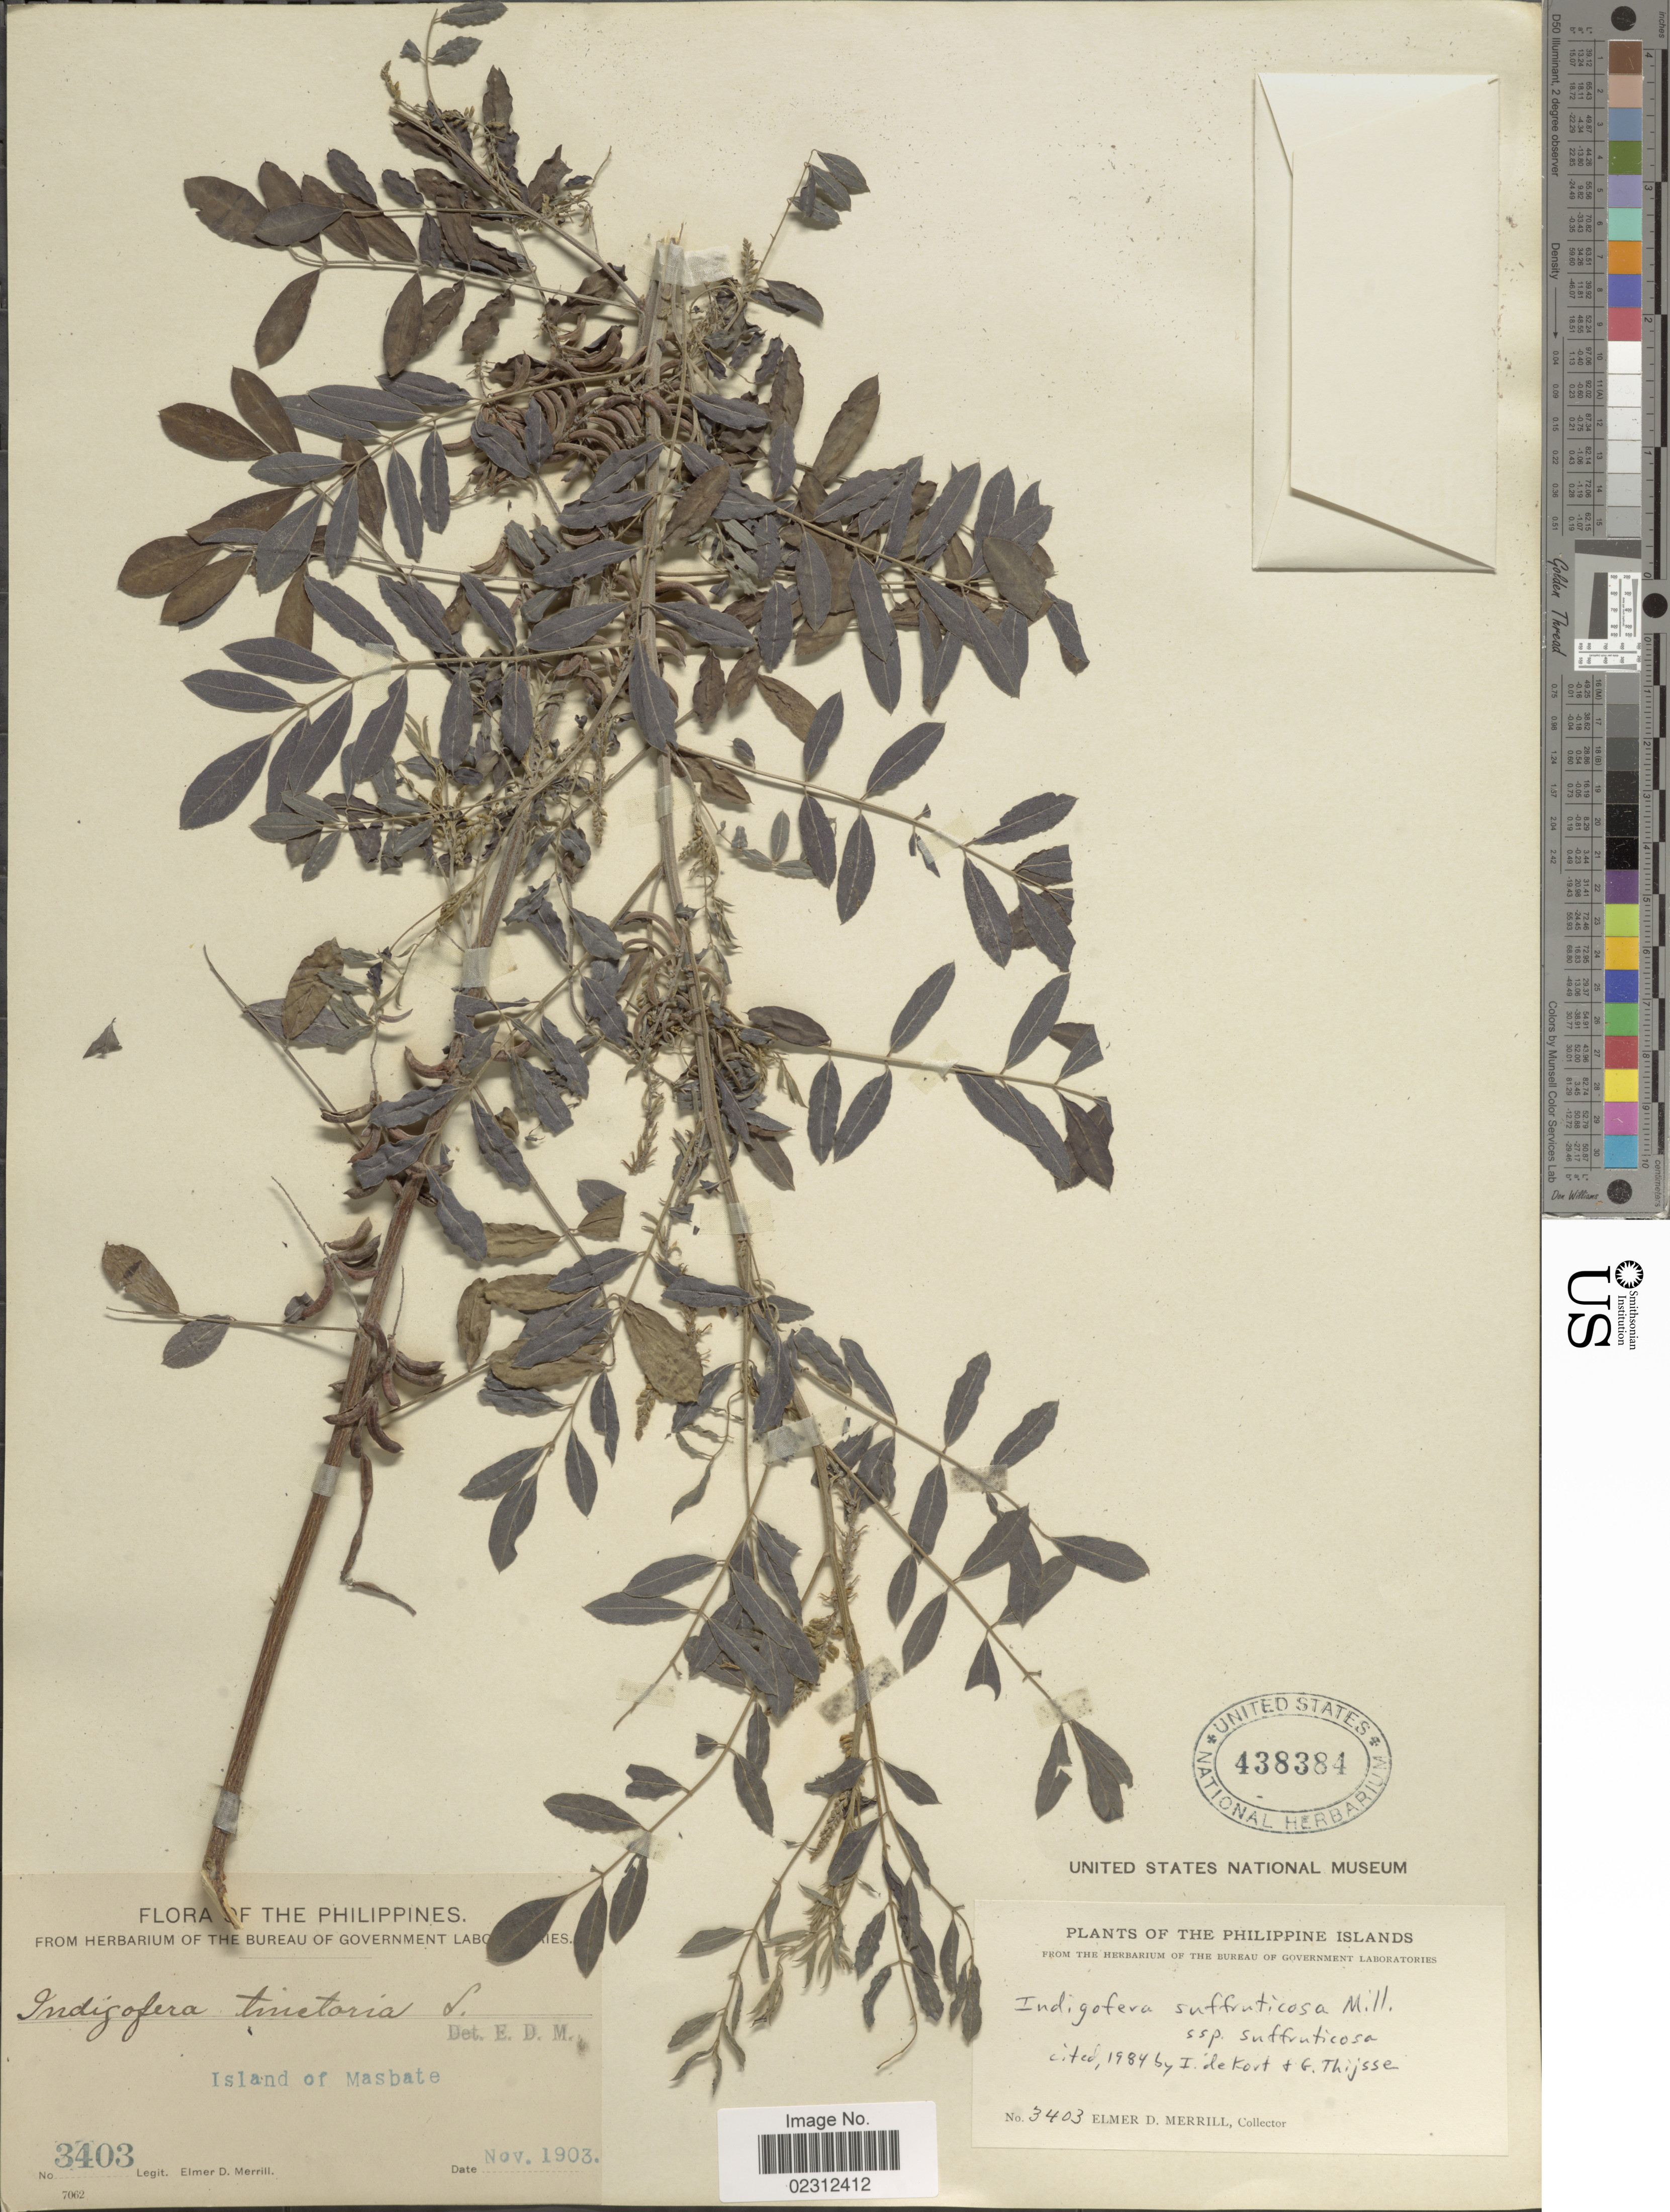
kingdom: Plantae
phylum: Tracheophyta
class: Magnoliopsida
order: Fabales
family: Fabaceae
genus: Indigofera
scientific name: Indigofera suffruticosa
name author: Mill.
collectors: E. D. Merrill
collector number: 3403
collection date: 1903-11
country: Philippines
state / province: Bicol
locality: Island of Masbate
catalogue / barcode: US 438384